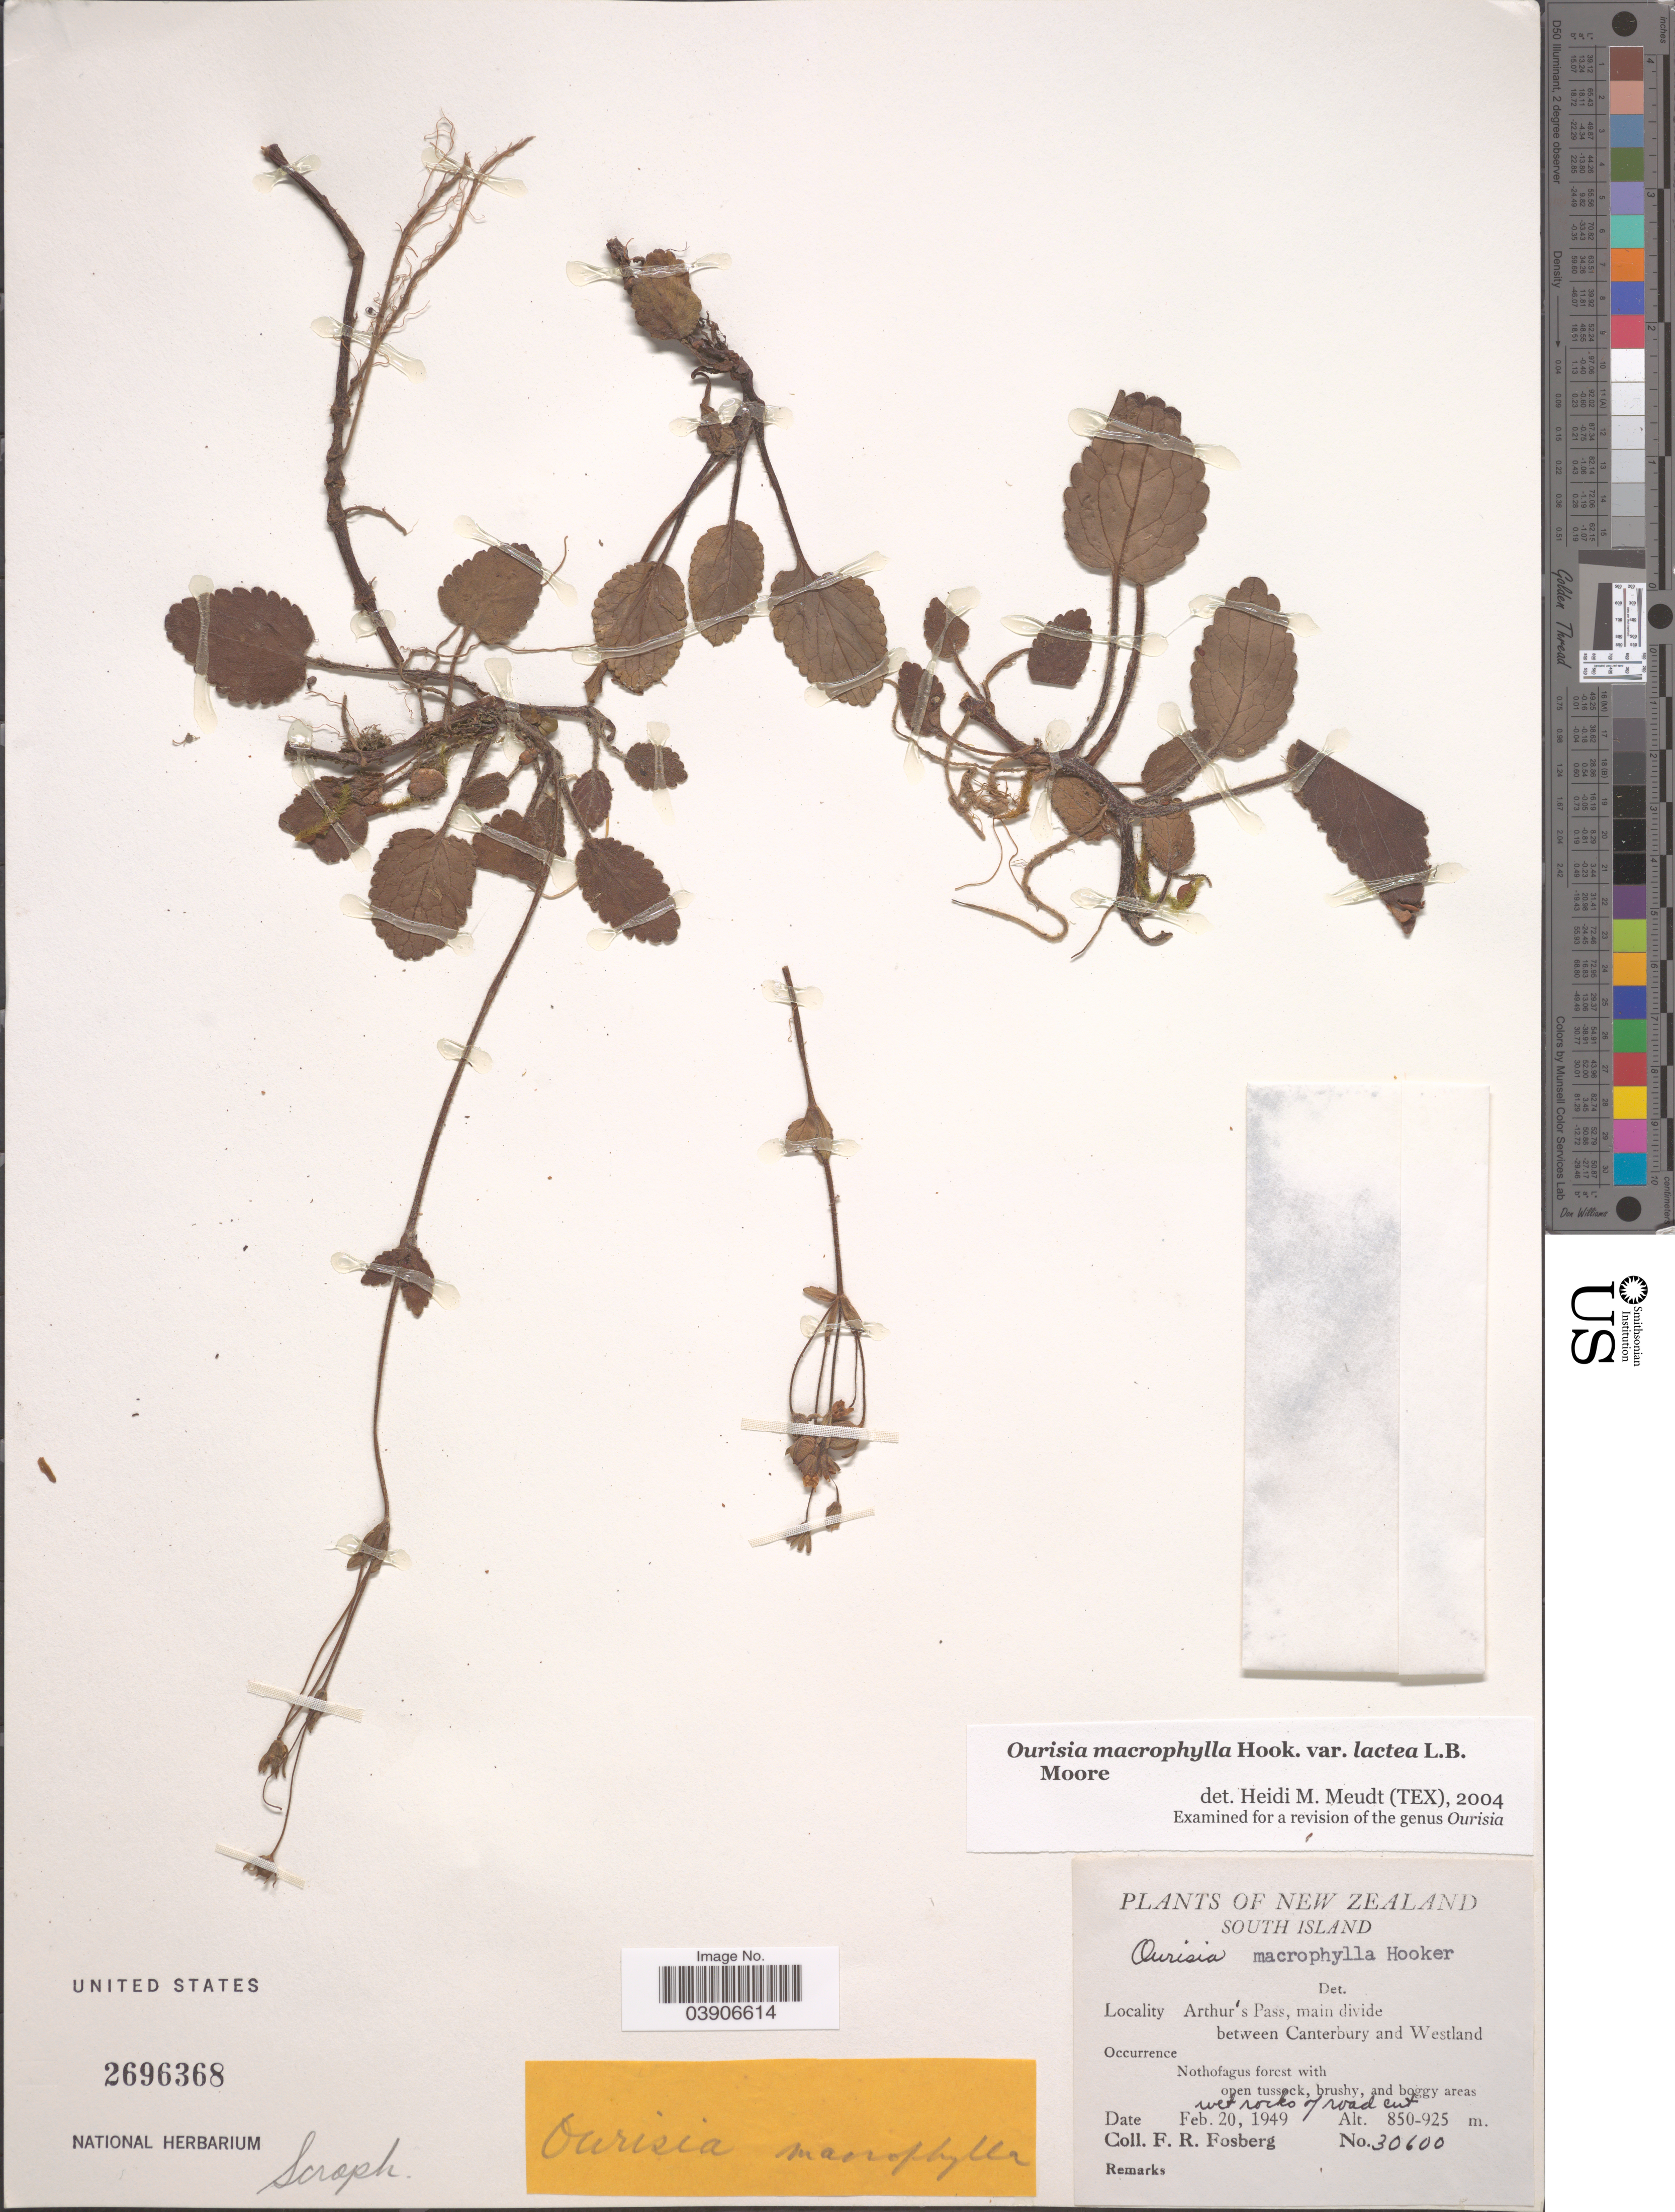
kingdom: Plantae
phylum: Tracheophyta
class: Magnoliopsida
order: Lamiales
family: Plantaginaceae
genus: Ourisia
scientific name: Ourisia macrophylla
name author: Hook.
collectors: F. R. Fosberg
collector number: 30600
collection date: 1949-02-20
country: New Zealand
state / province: Canterbury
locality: South Island. Arthur's Pass, main divide between Canterbury and Westland.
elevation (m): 850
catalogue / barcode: US 2696368